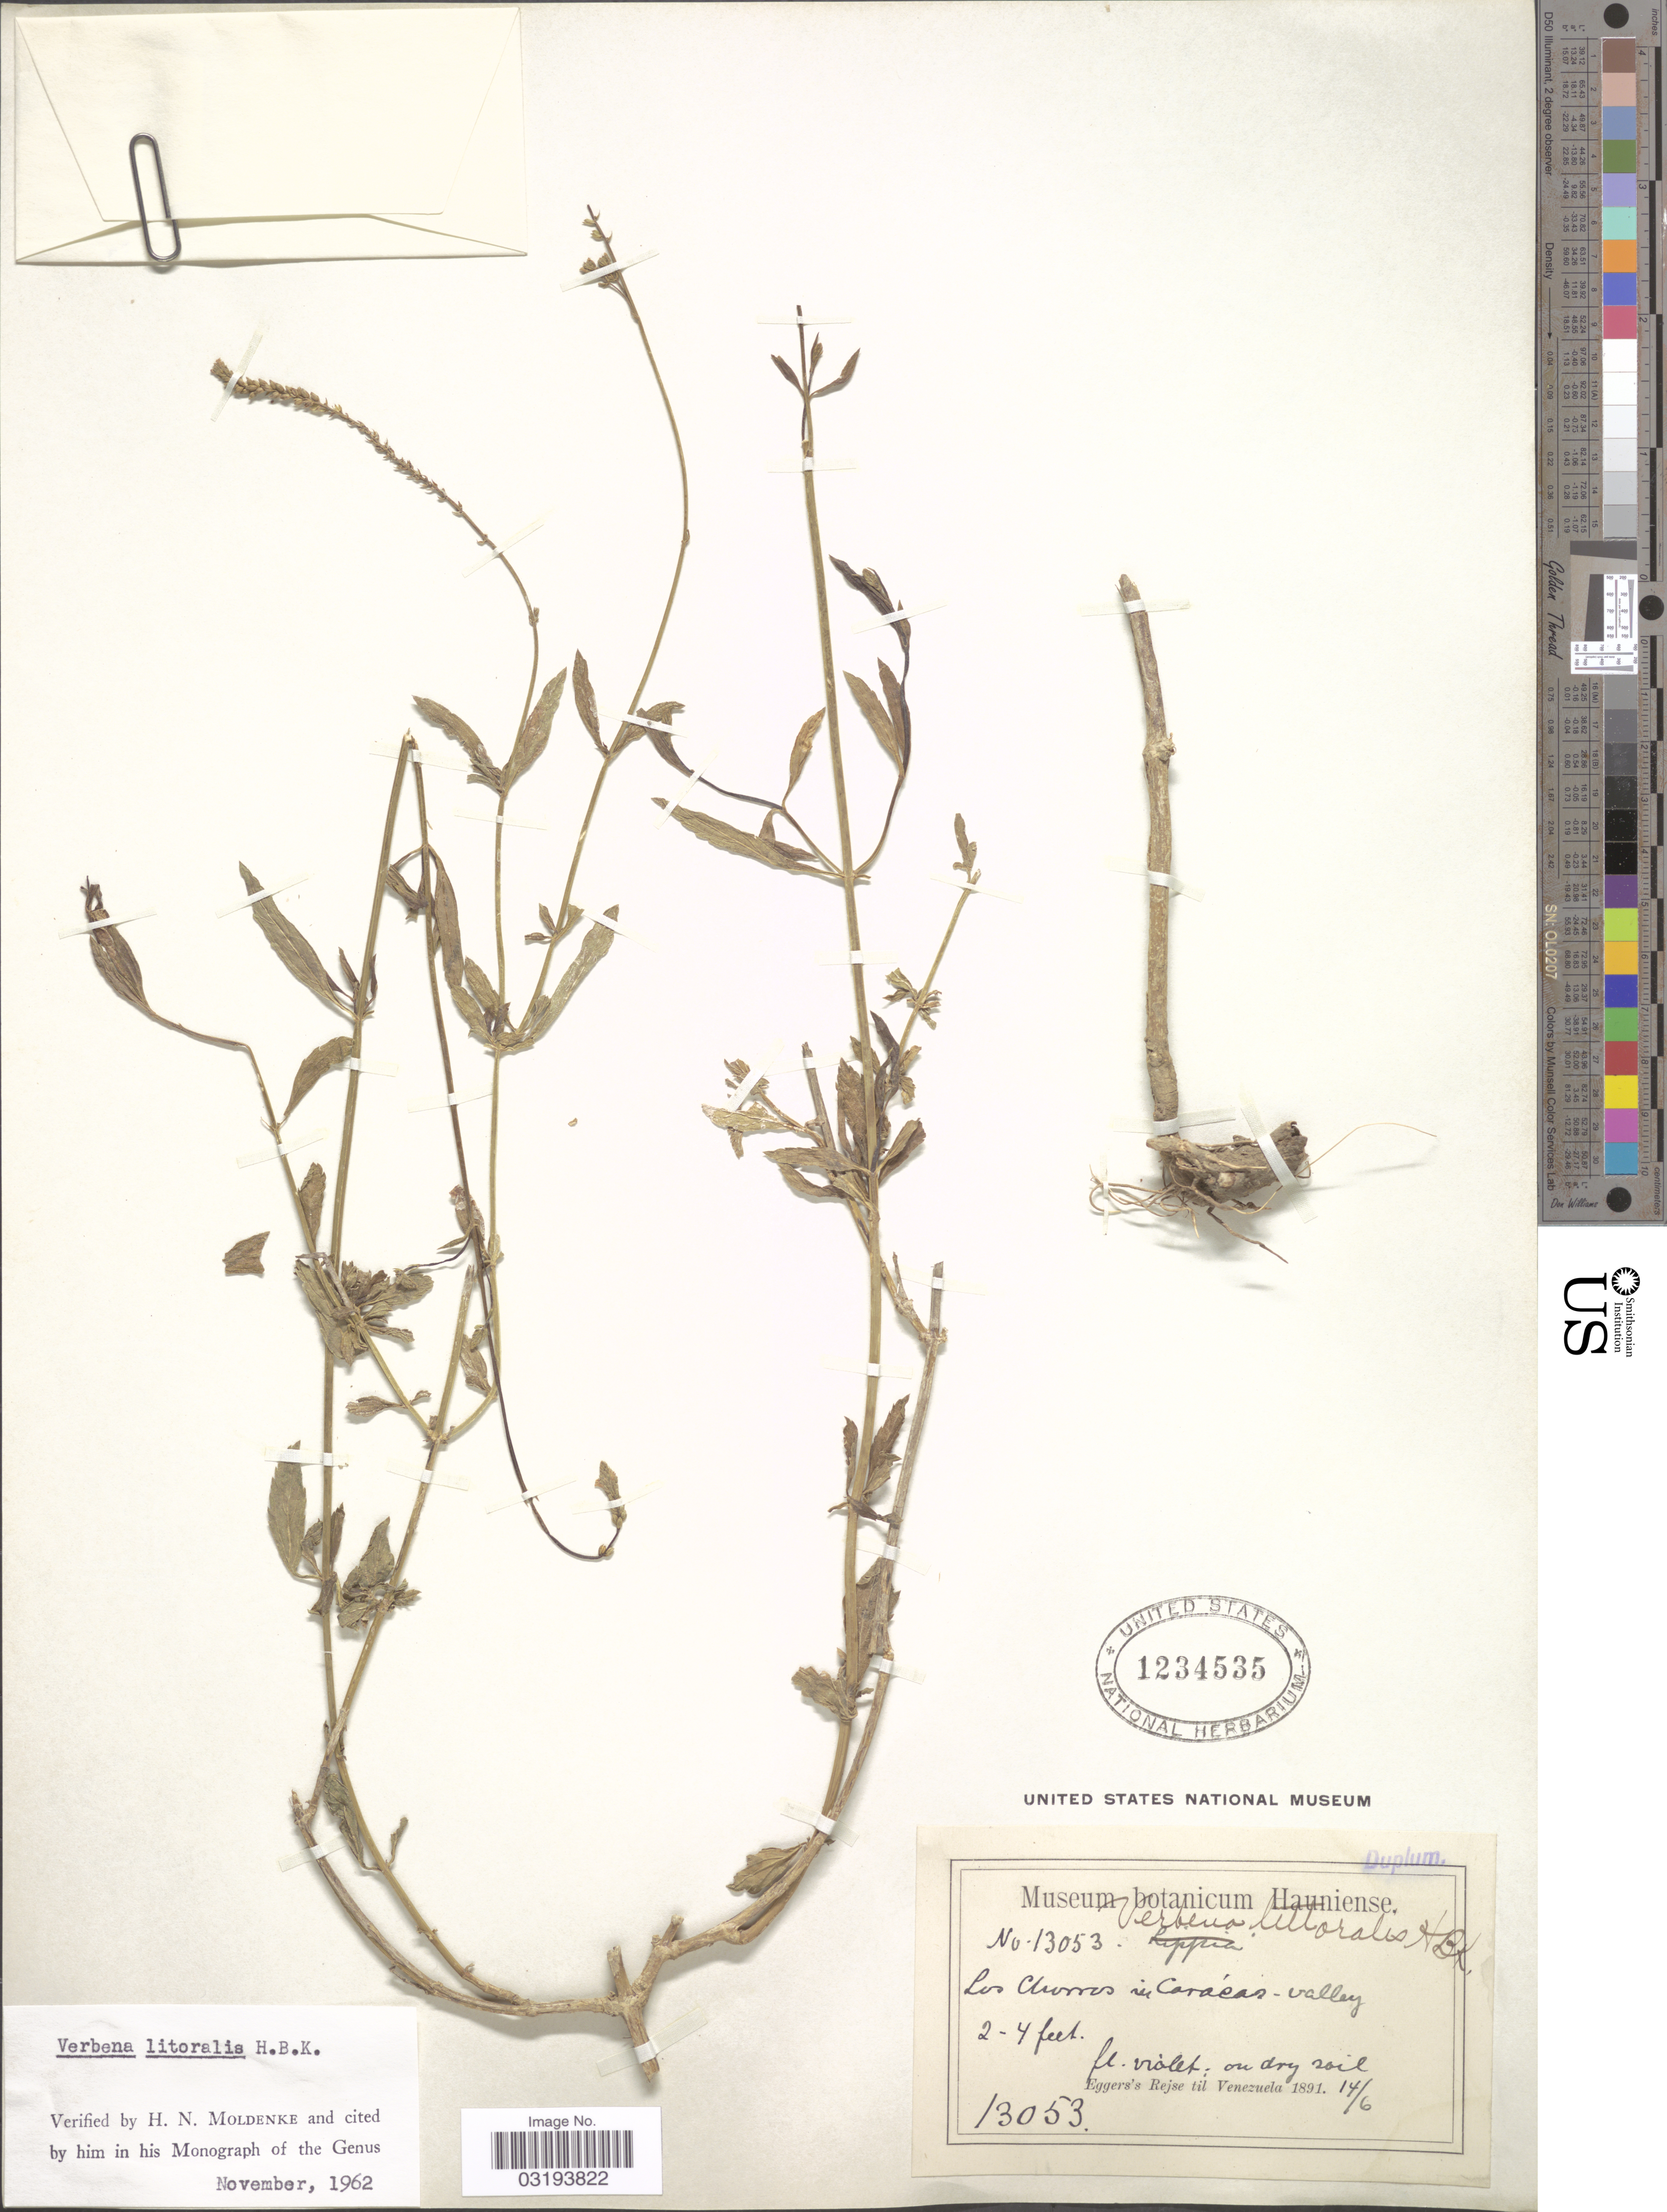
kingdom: Plantae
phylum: Tracheophyta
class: Magnoliopsida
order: Lamiales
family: Verbenaceae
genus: Verbena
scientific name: Verbena litoralis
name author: Kunth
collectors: -. Eggers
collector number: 13053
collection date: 1891-06-14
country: Venezuela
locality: Los Chorros in Carácas-valley.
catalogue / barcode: US 1234535